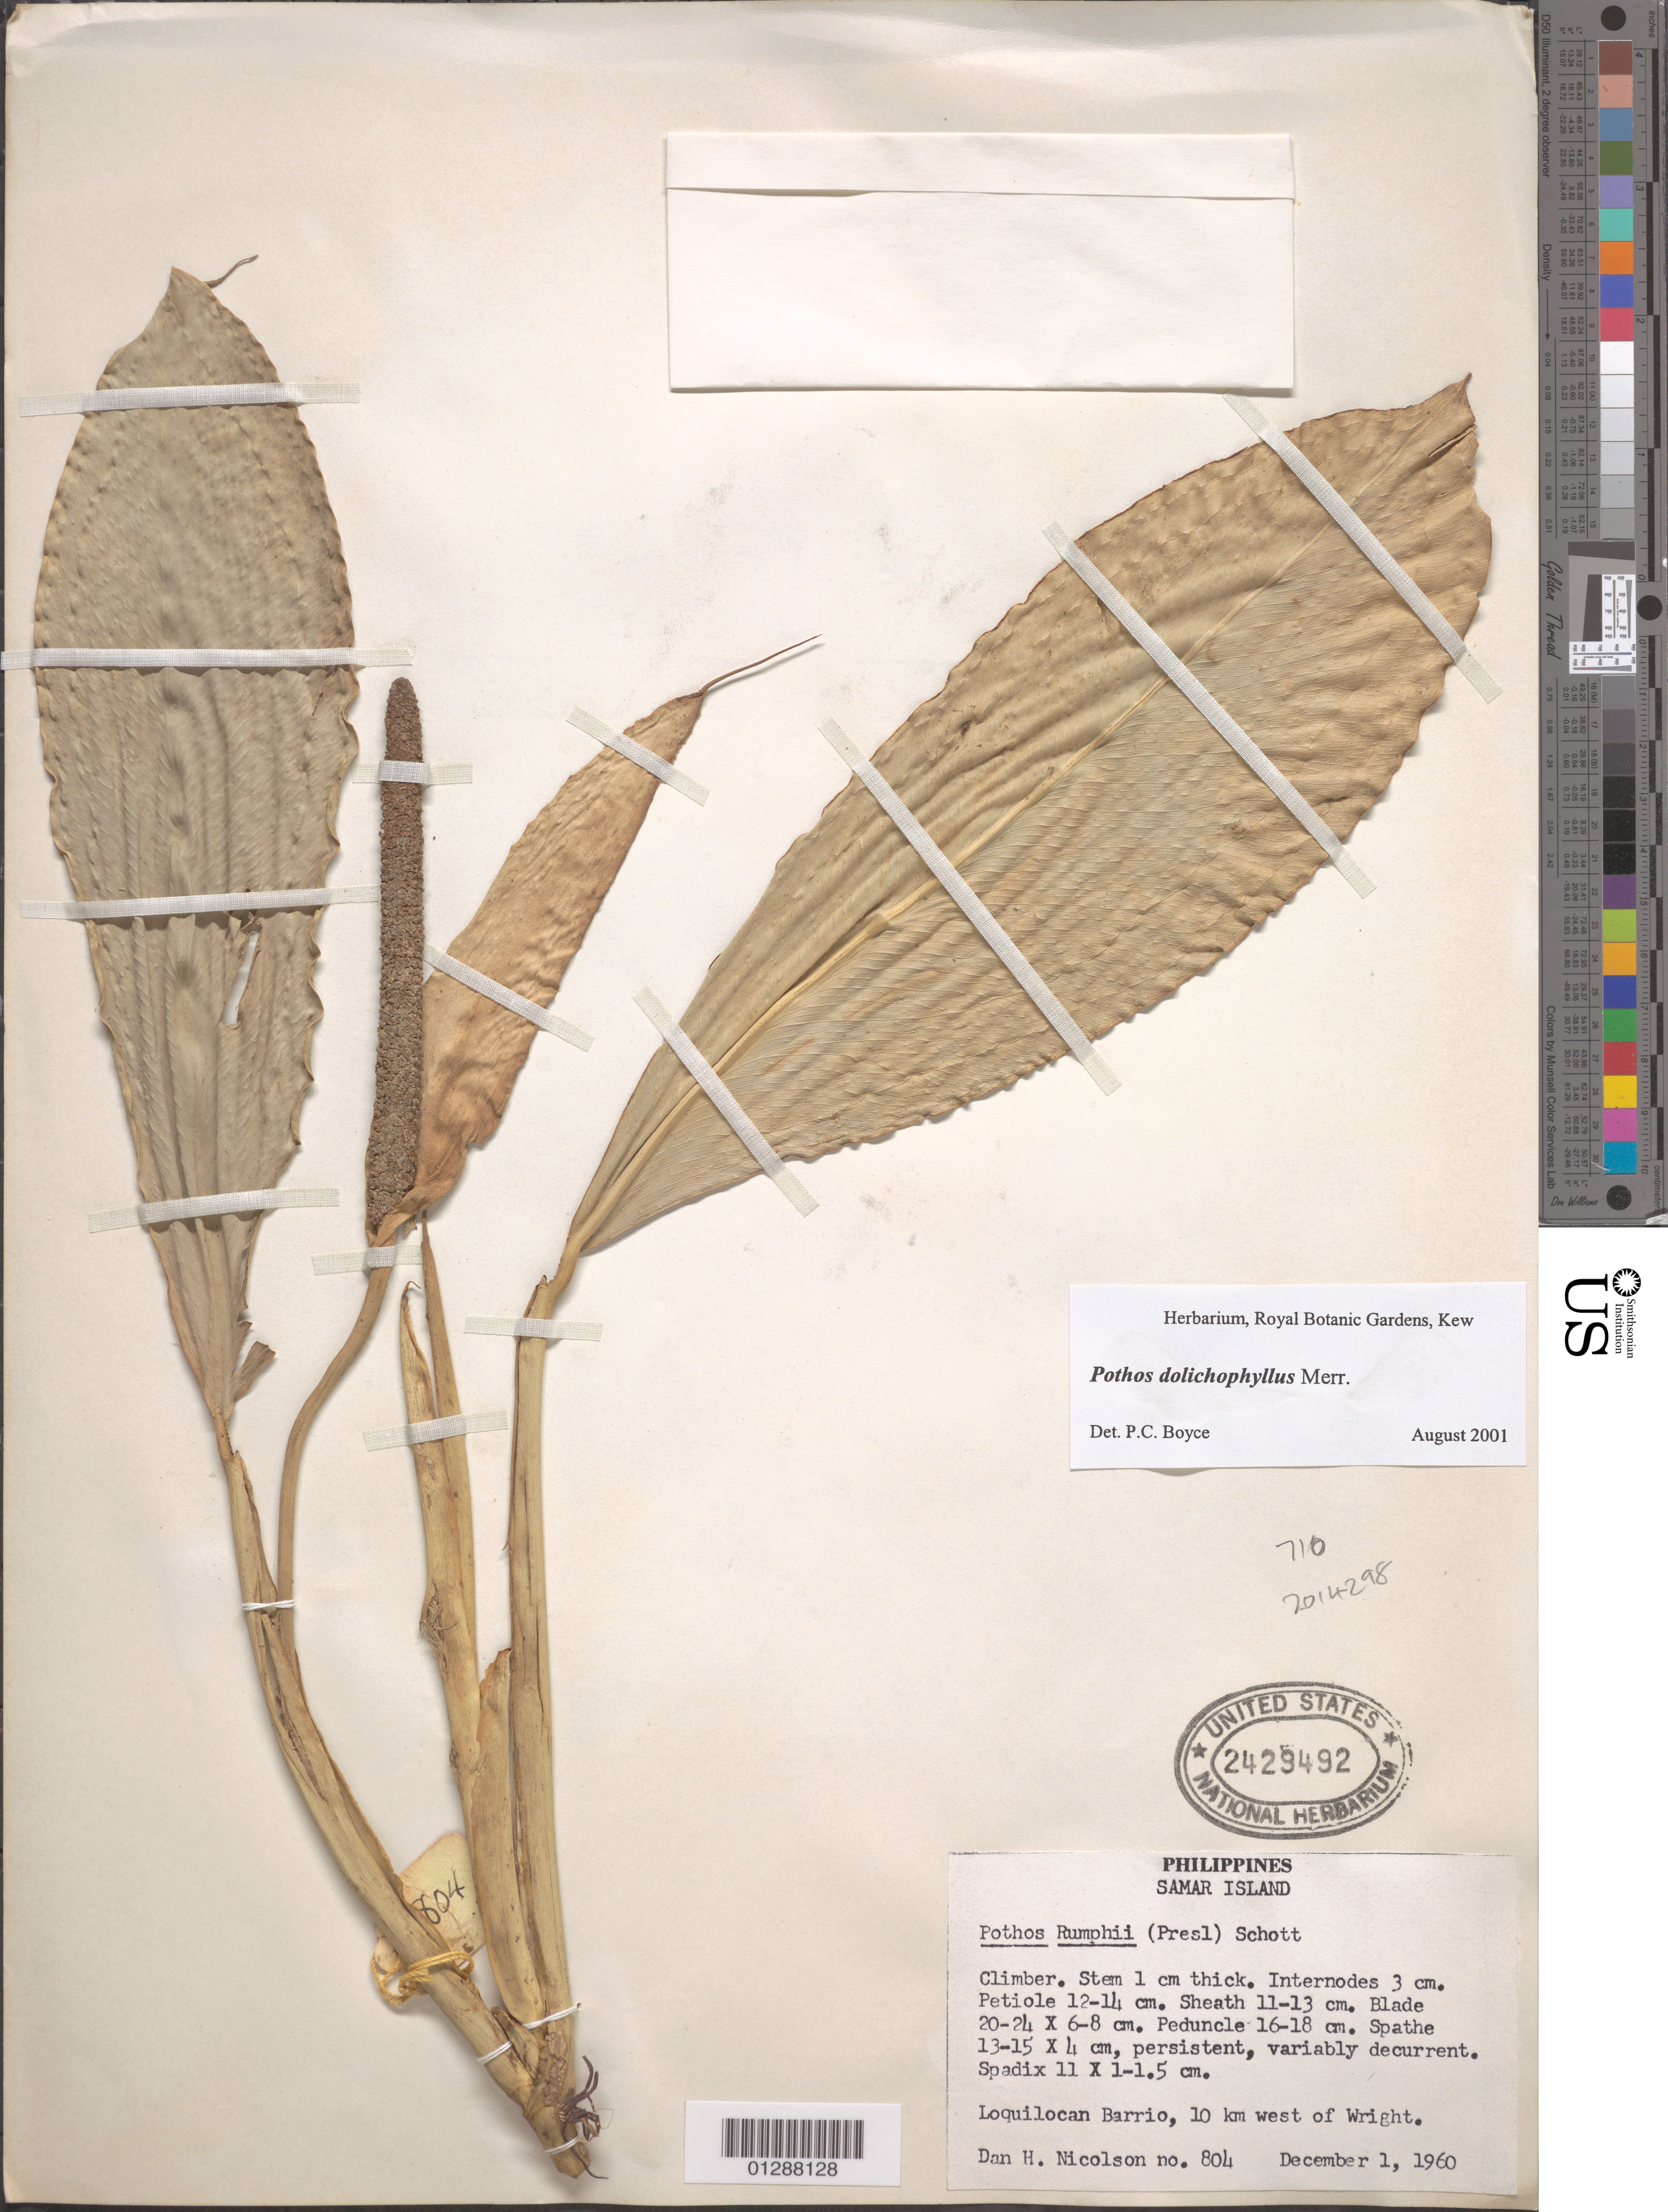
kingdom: Plantae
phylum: Tracheophyta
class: Liliopsida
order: Alismatales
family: Araceae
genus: Pothos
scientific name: Pothos dolichophyllus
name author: Merr.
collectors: D. H. Nicolson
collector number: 804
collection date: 1960-12-01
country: Philippines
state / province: Eastern Visayas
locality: Samar Island. Loquilocan Barrio, 10 km west of Wright.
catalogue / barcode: US 2429492